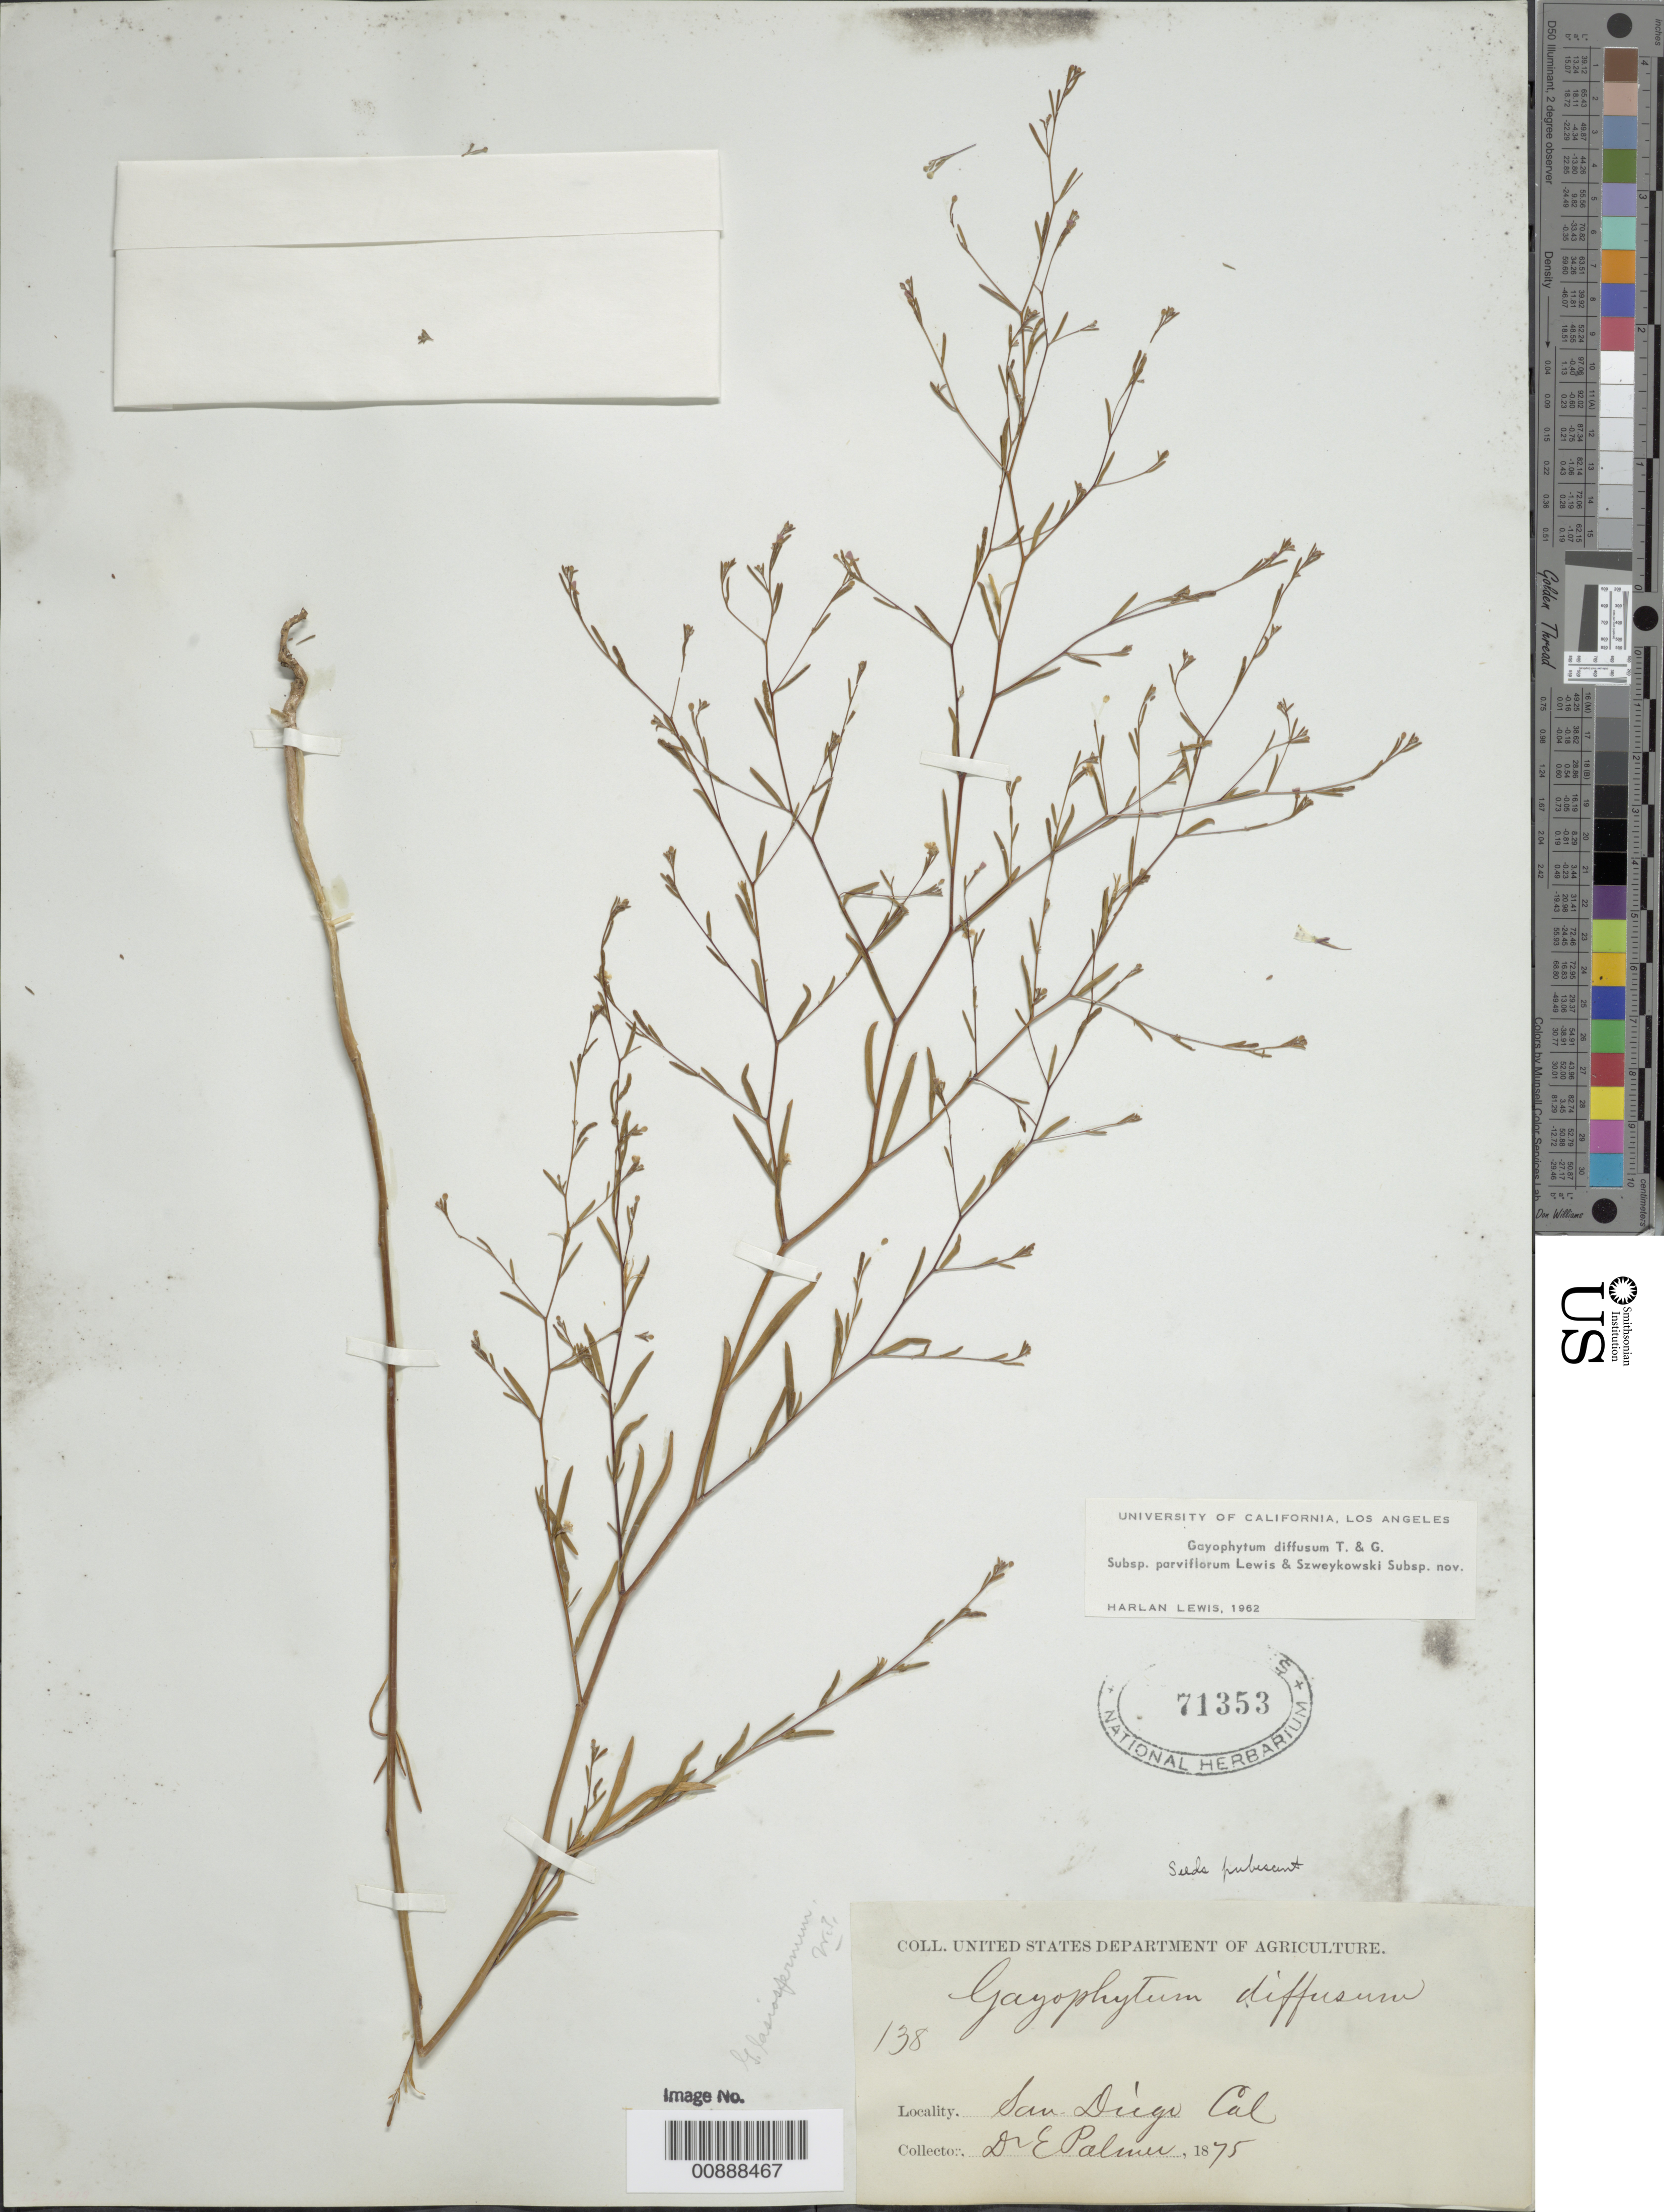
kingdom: Plantae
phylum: Tracheophyta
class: Magnoliopsida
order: Myrtales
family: Onagraceae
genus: Gayophytum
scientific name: Gayophytum diffusum subsp. parviflorum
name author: F. H. Lewis & Szweyk.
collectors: E. Palmer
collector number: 138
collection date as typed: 1875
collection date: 1875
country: United States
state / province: California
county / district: San Diego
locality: San Diego, California.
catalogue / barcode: US 71353